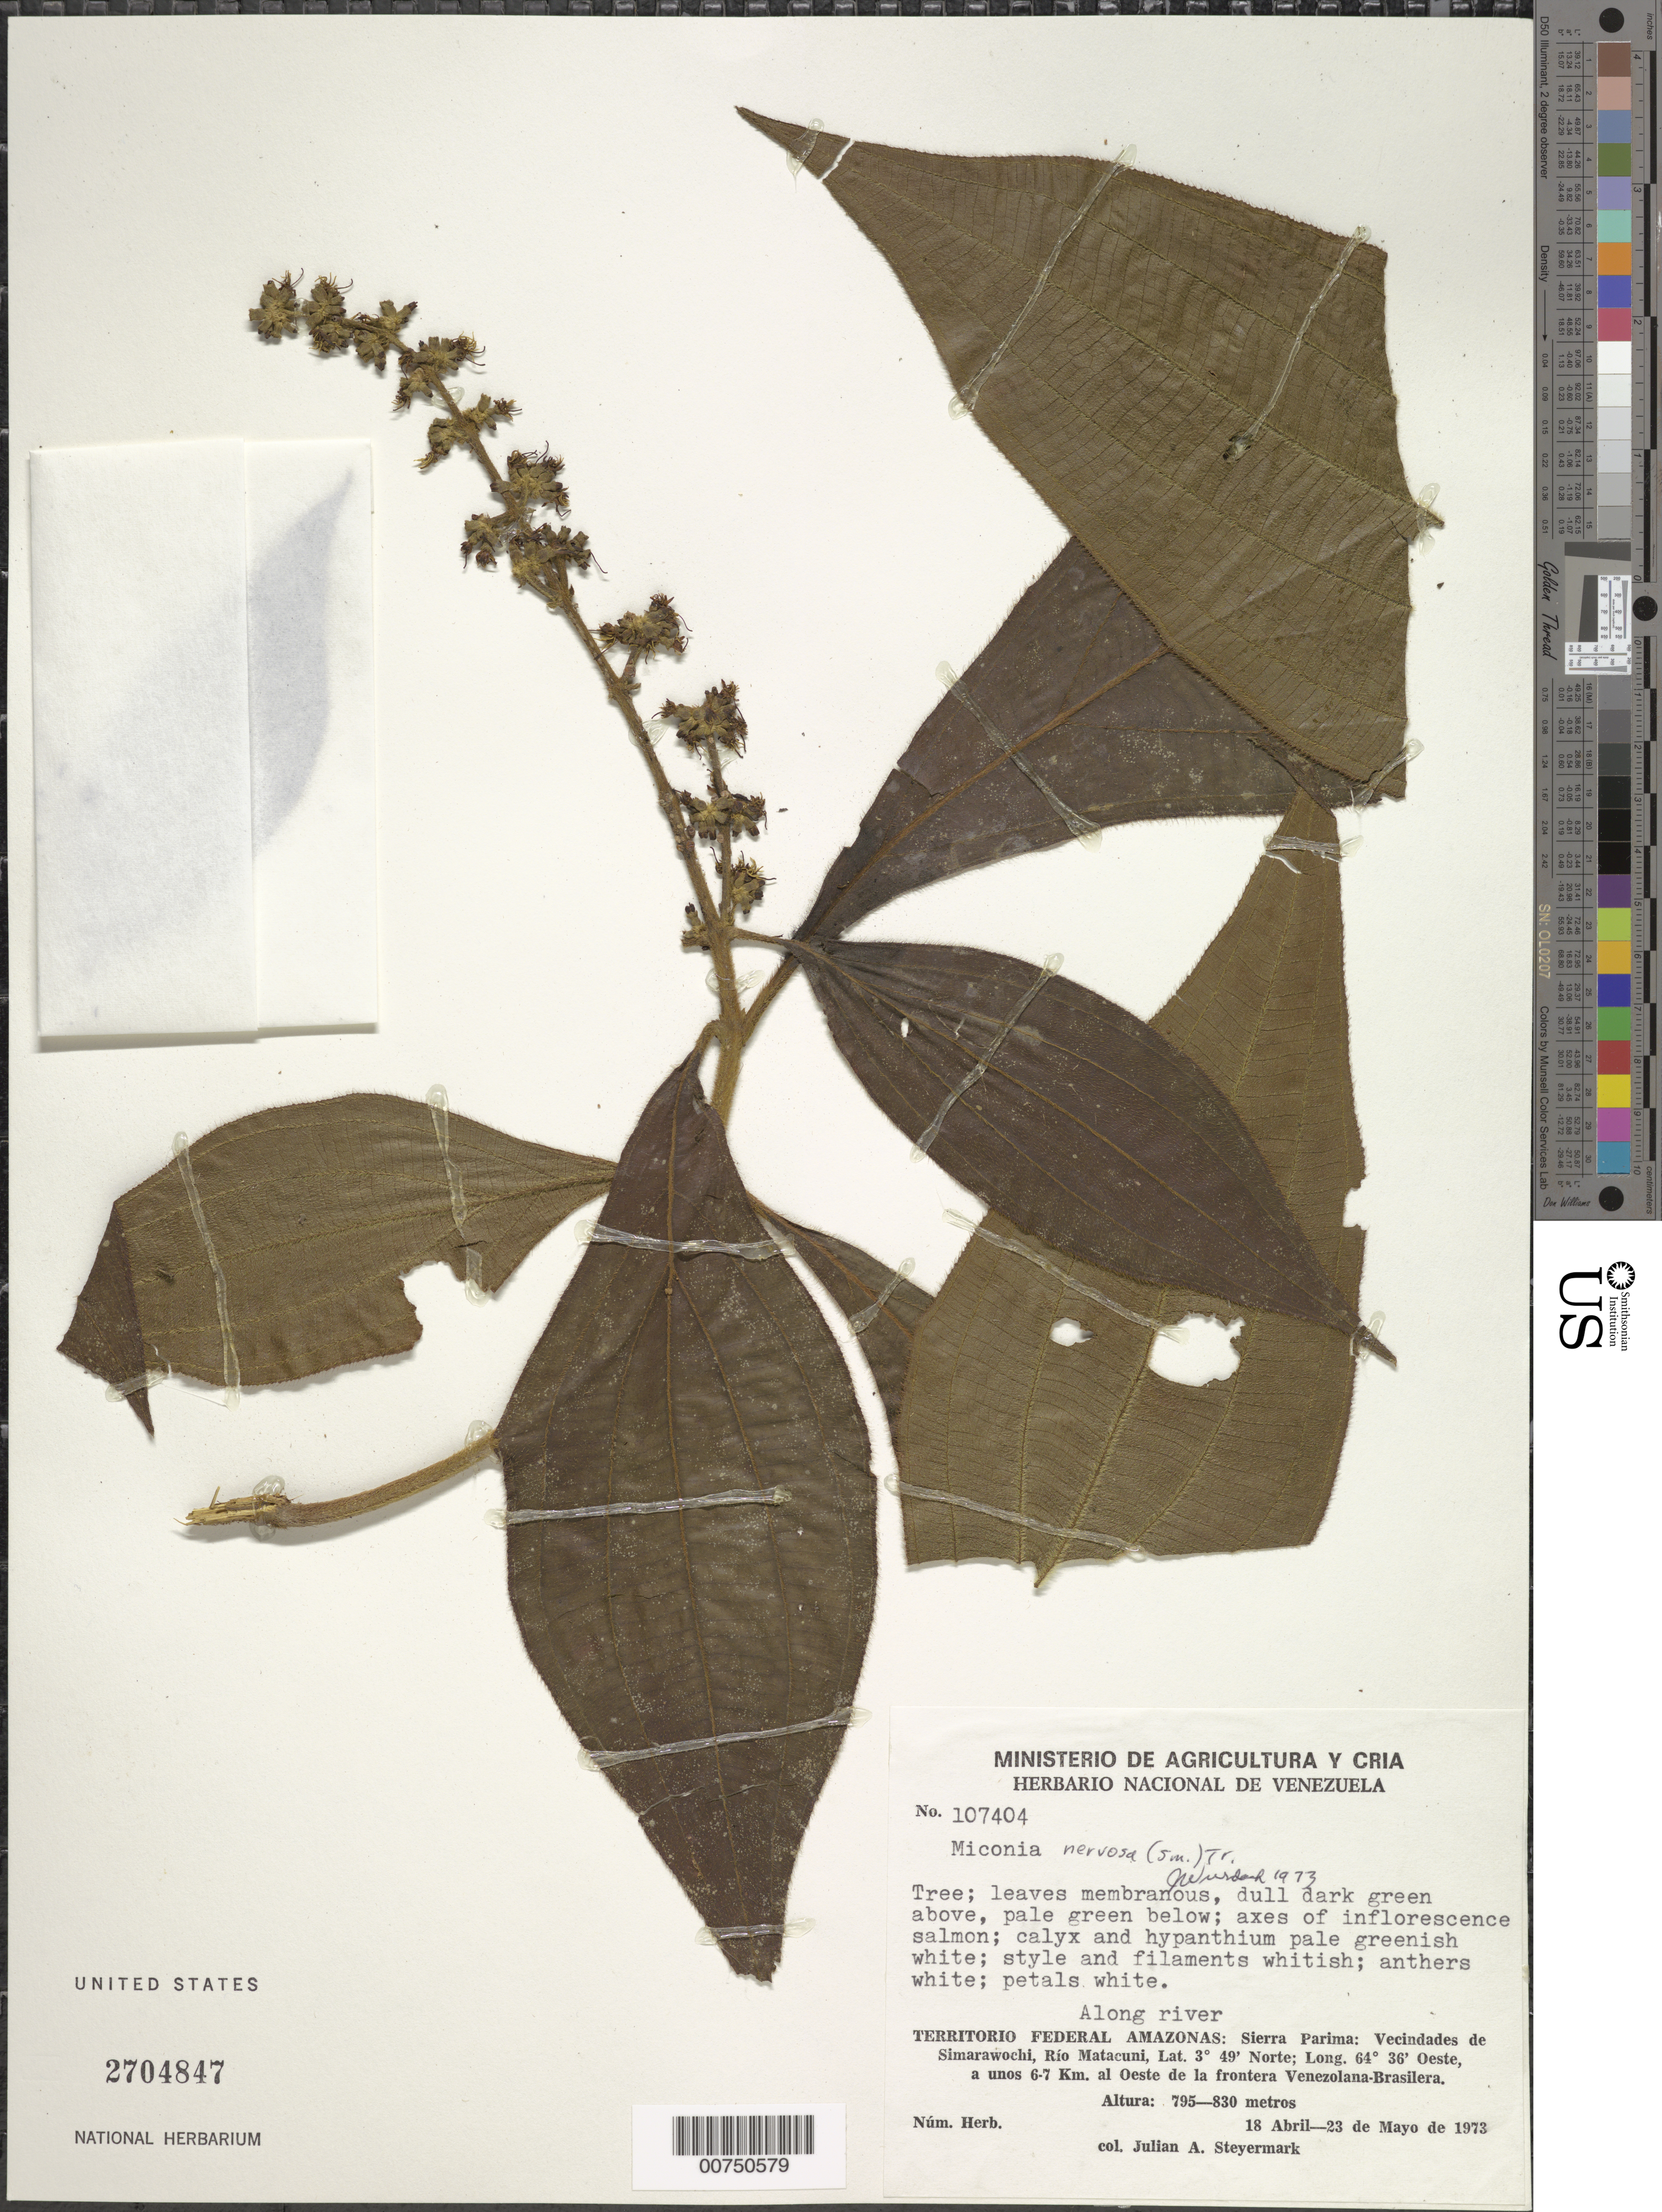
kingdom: Plantae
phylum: Tracheophyta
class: Magnoliopsida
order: Myrtales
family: Melastomataceae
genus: Miconia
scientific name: Miconia nervosa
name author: (Sm.) Triana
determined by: Wurdack, John J., (US), US (UNITED STATES)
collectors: J. Steyermark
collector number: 107404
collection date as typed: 18-Apr-73 to 23-May-73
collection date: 1973-04-18/1973-05-23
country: Venezuela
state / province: Amazonas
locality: Sierra Parima; vec de Simarawochi, Río Matacuni, a unos 6-7 km al oeste de la frontera Venezolana-Brasilera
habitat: Along river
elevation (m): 795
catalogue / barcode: US 2704847